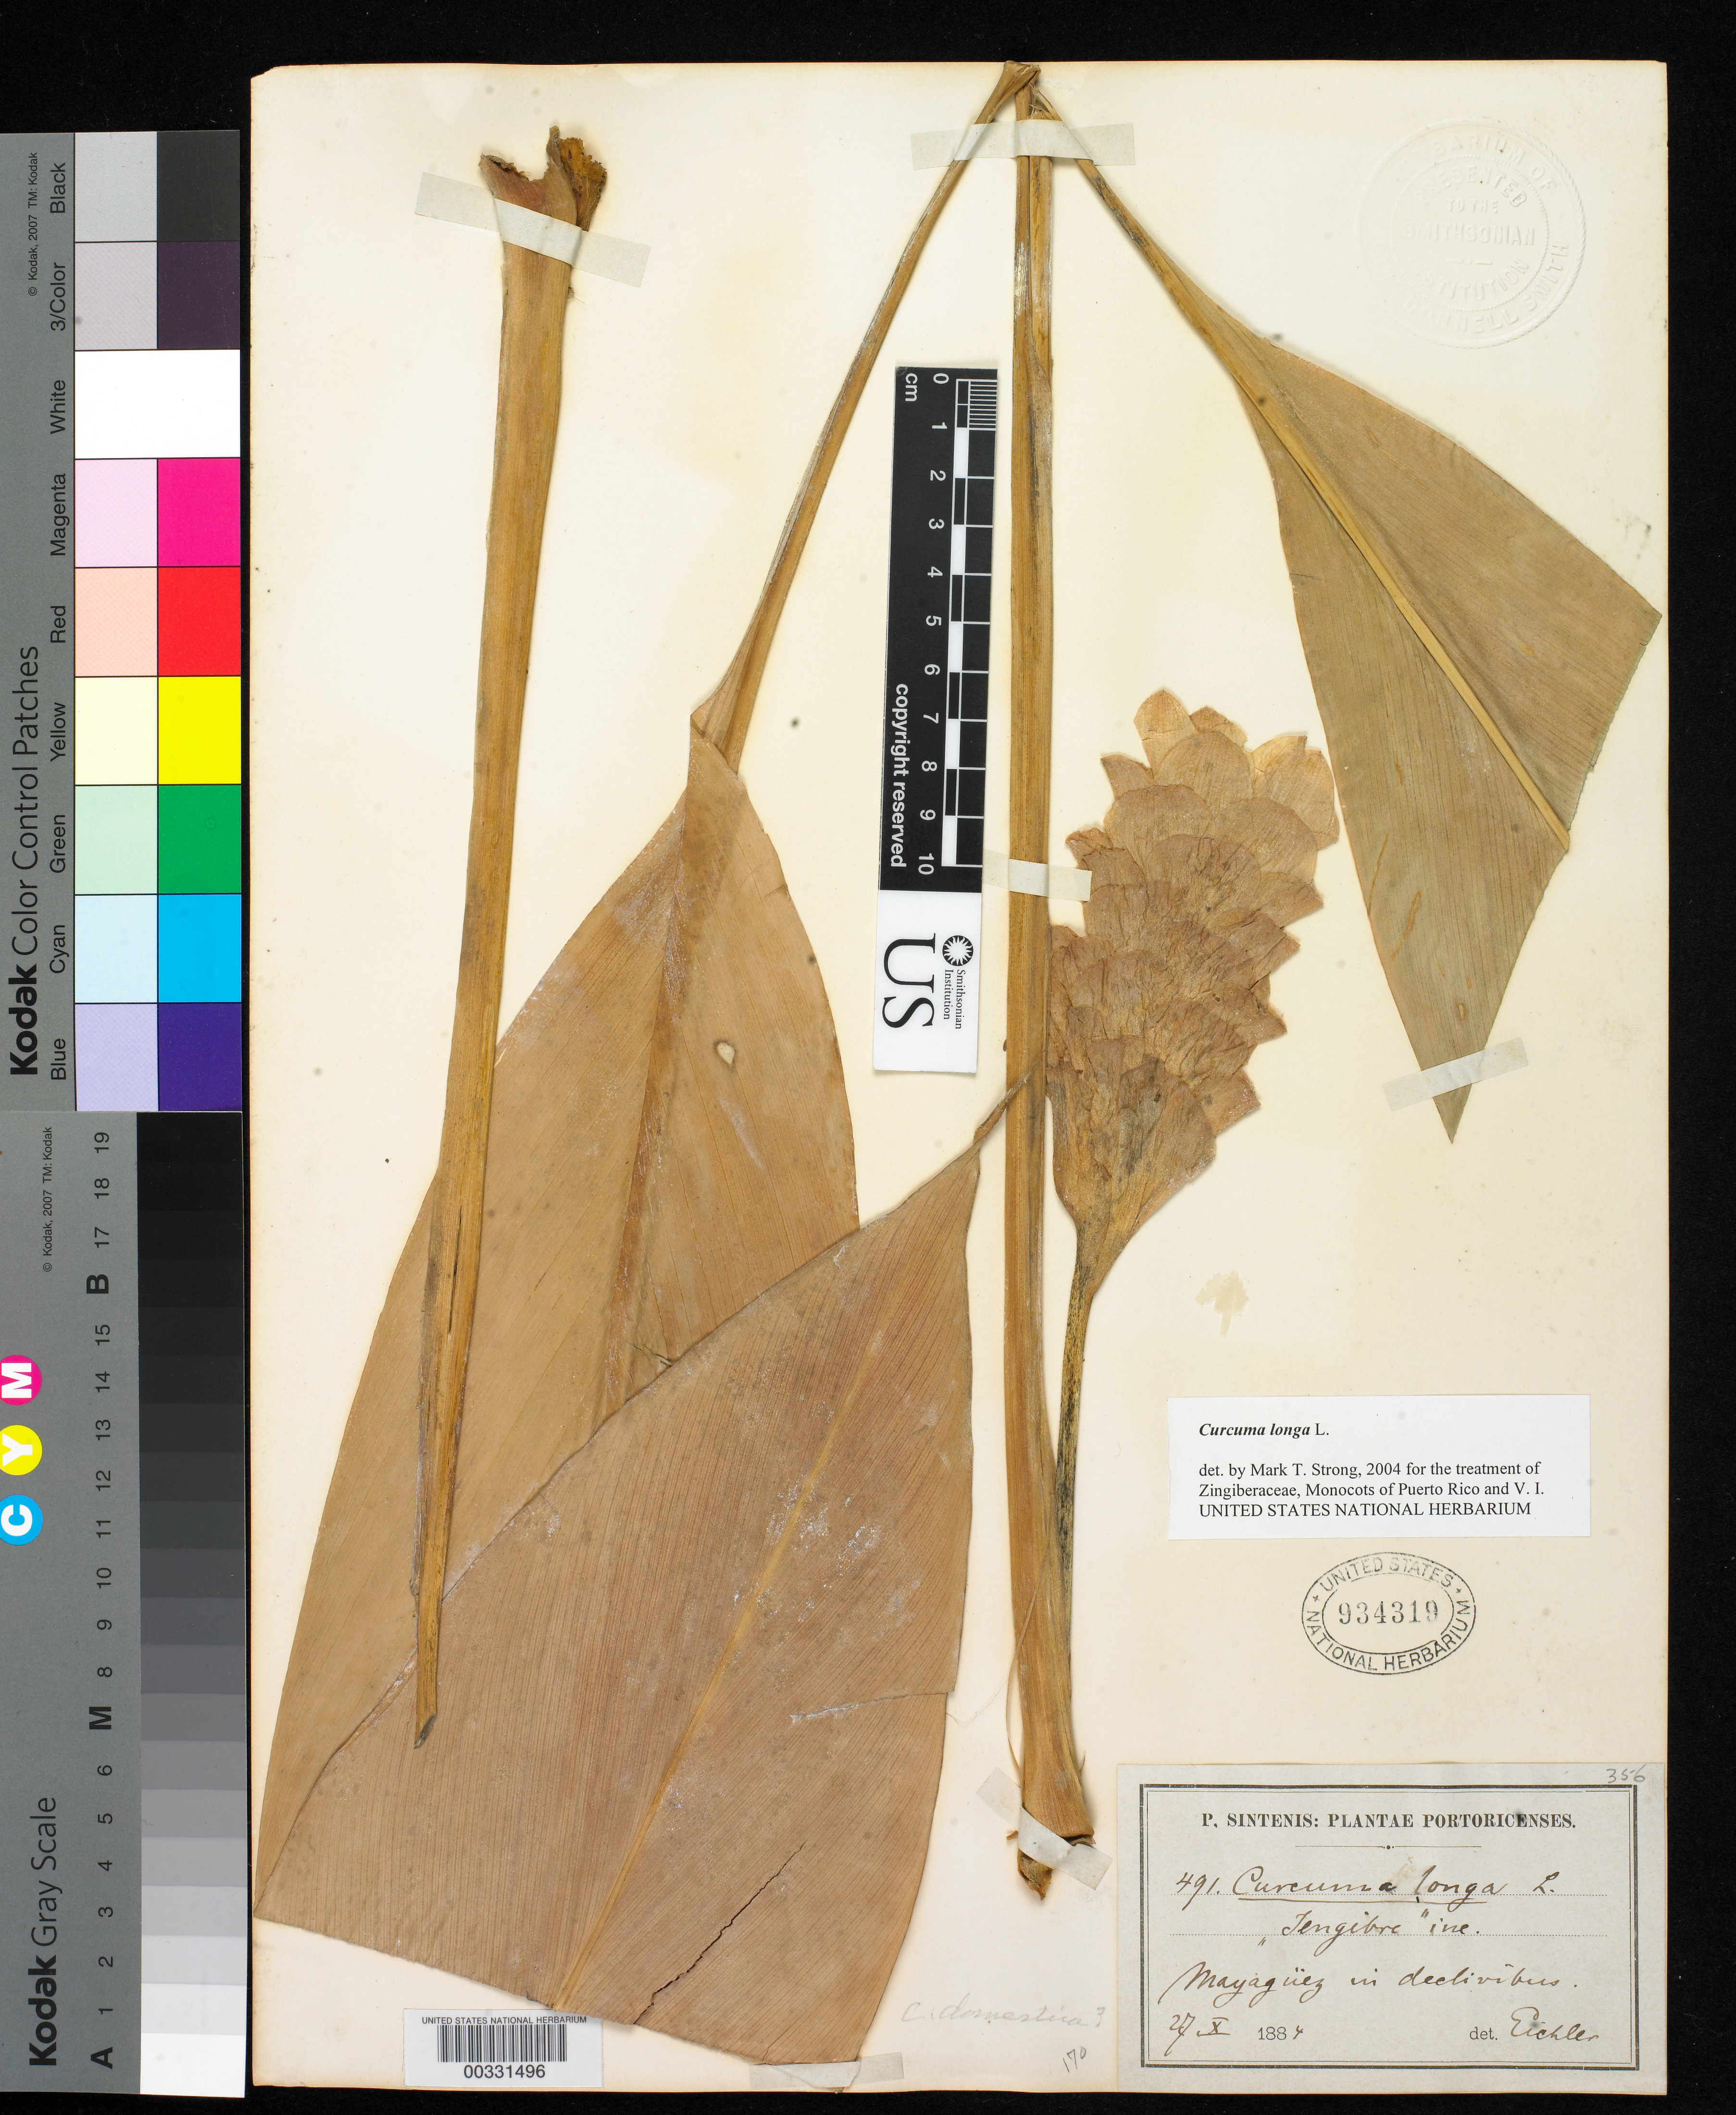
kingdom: Plantae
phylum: Tracheophyta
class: Liliopsida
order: Zingiberales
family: Zingiberaceae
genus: Curcuma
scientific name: Curcuma domestica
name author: Valeton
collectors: P. Sintenis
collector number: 491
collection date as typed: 27 Oct 1884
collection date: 1884-10-27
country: Puerto Rico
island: Greater Antilles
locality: Mayaguez.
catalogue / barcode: US 934319